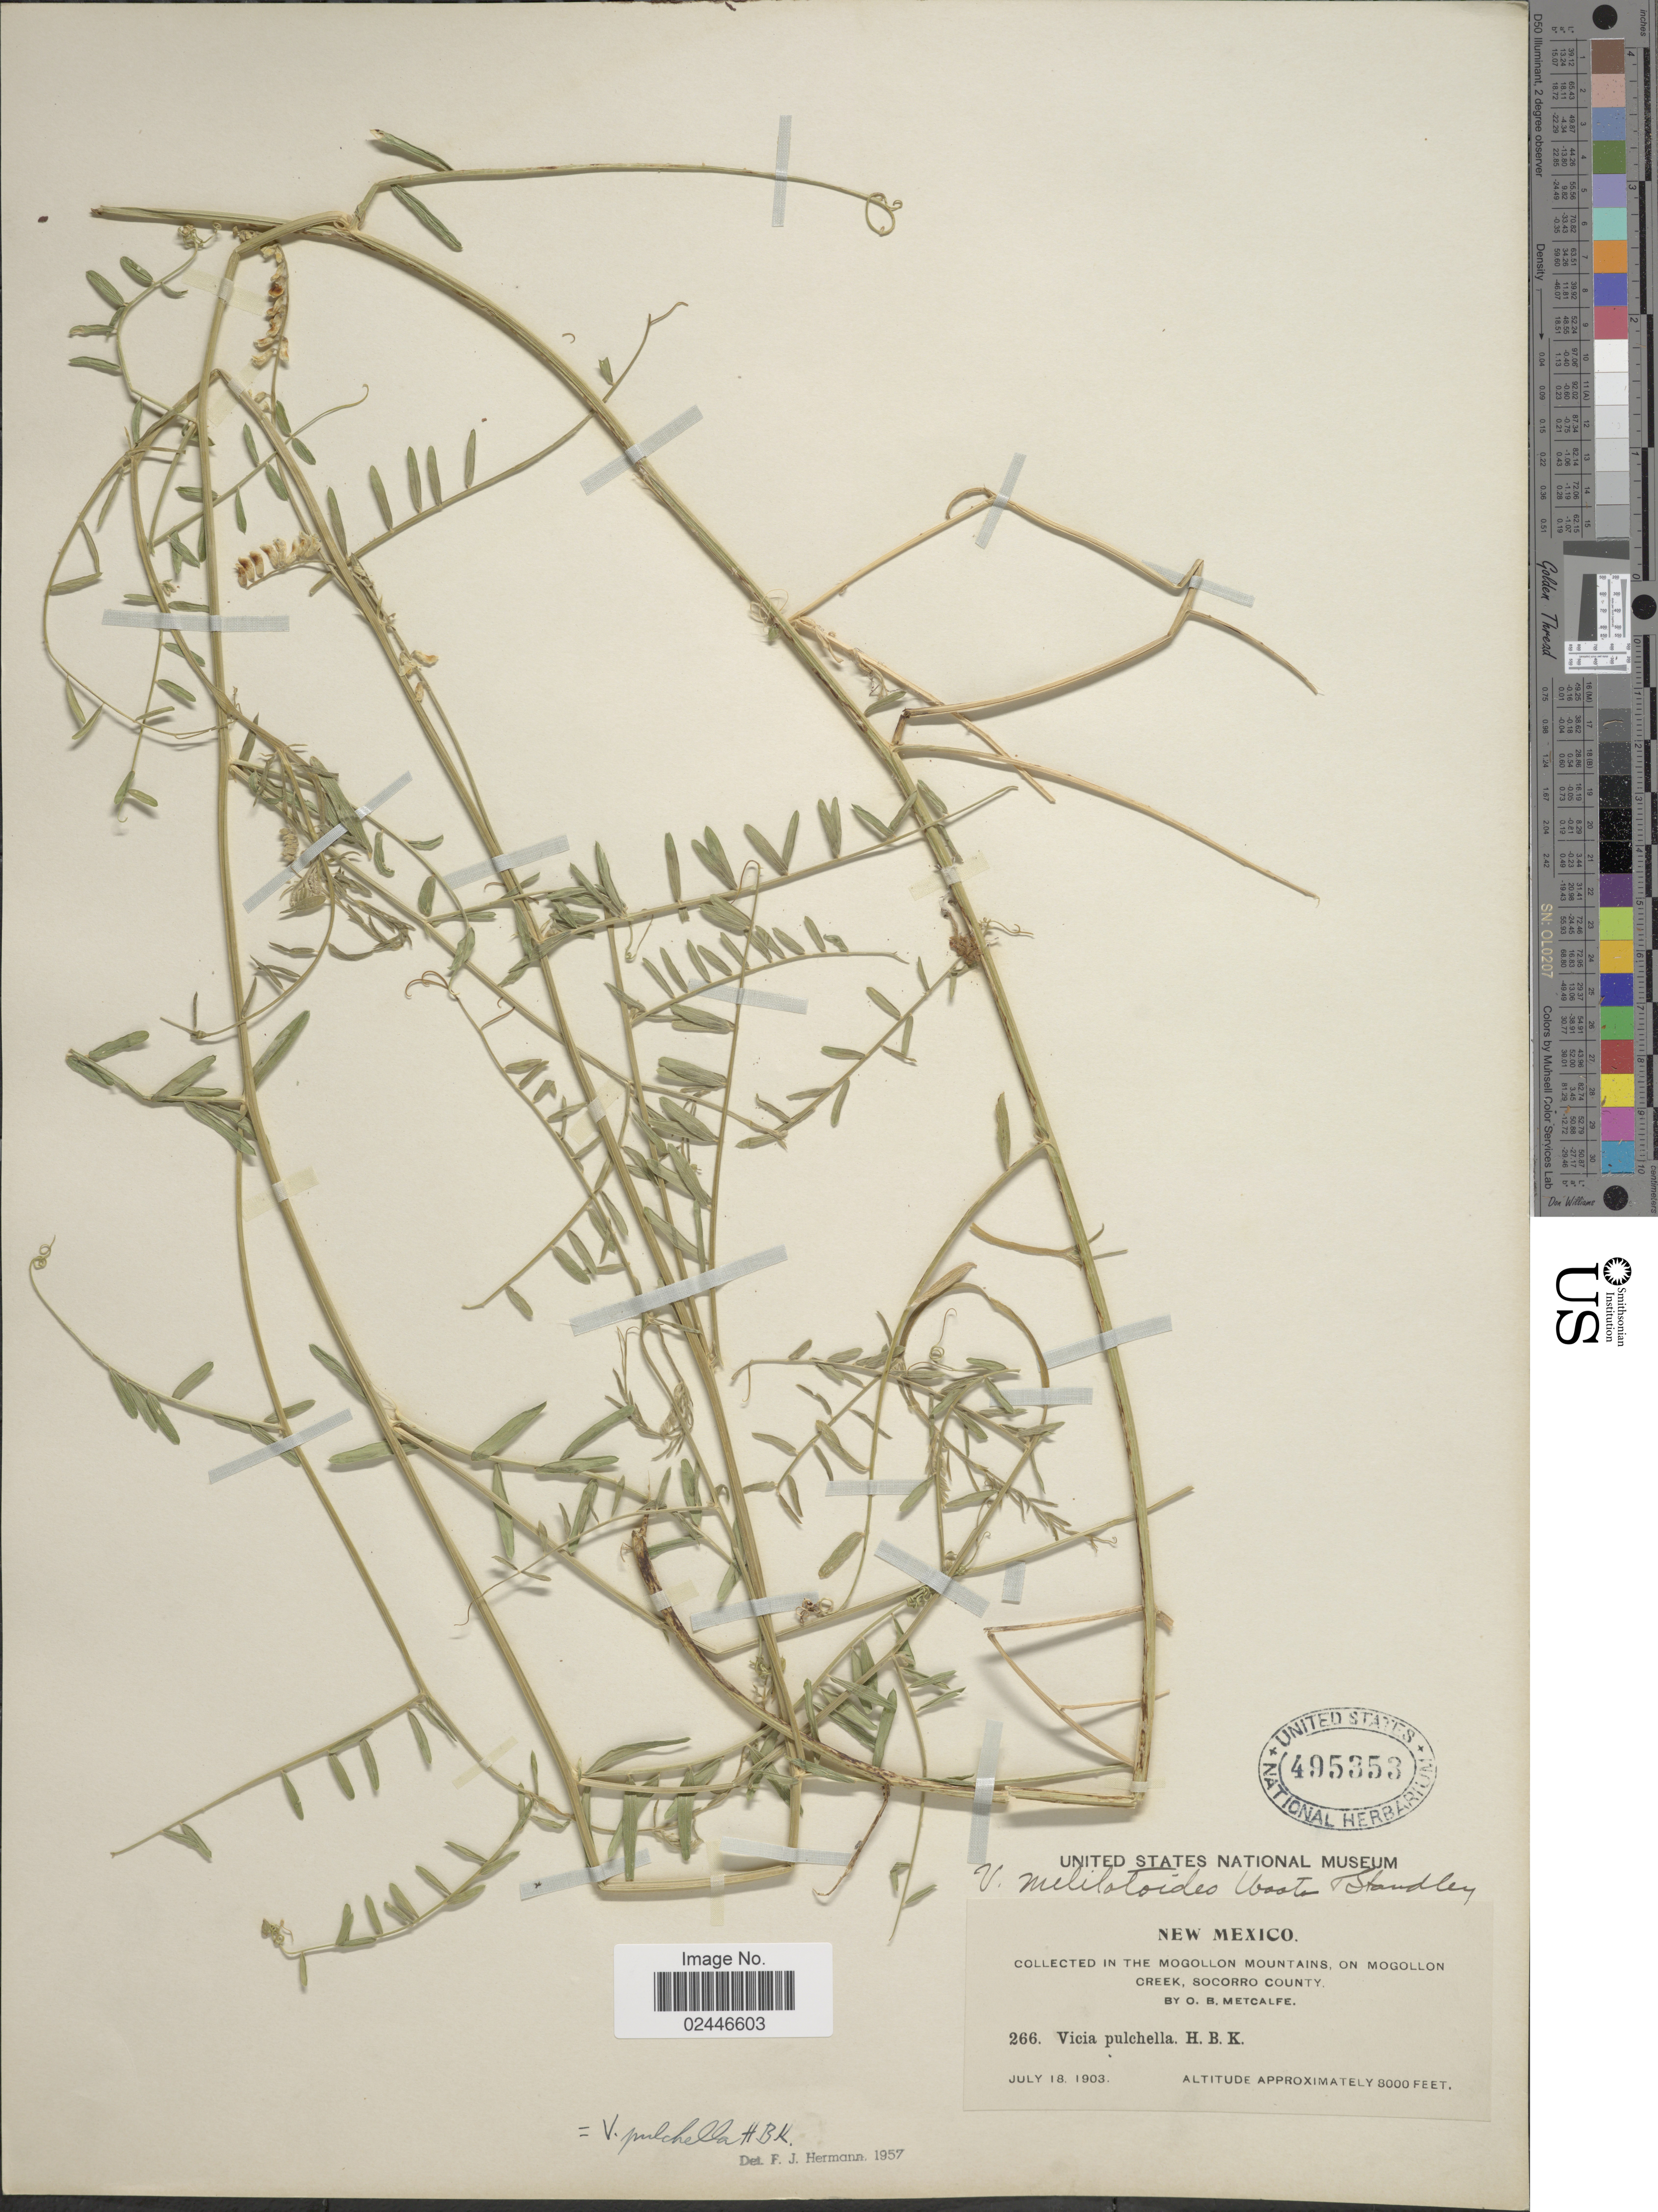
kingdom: Plantae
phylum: Tracheophyta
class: Magnoliopsida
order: Fabales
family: Fabaceae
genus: Vicia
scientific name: Vicia pulchella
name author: Kunth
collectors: O. B. Metcalfe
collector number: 266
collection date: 1903-07-18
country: United States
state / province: New Mexico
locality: Mogollon Mountains, Mogollon Creek, Socorro County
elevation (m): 2438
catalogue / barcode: US 495353